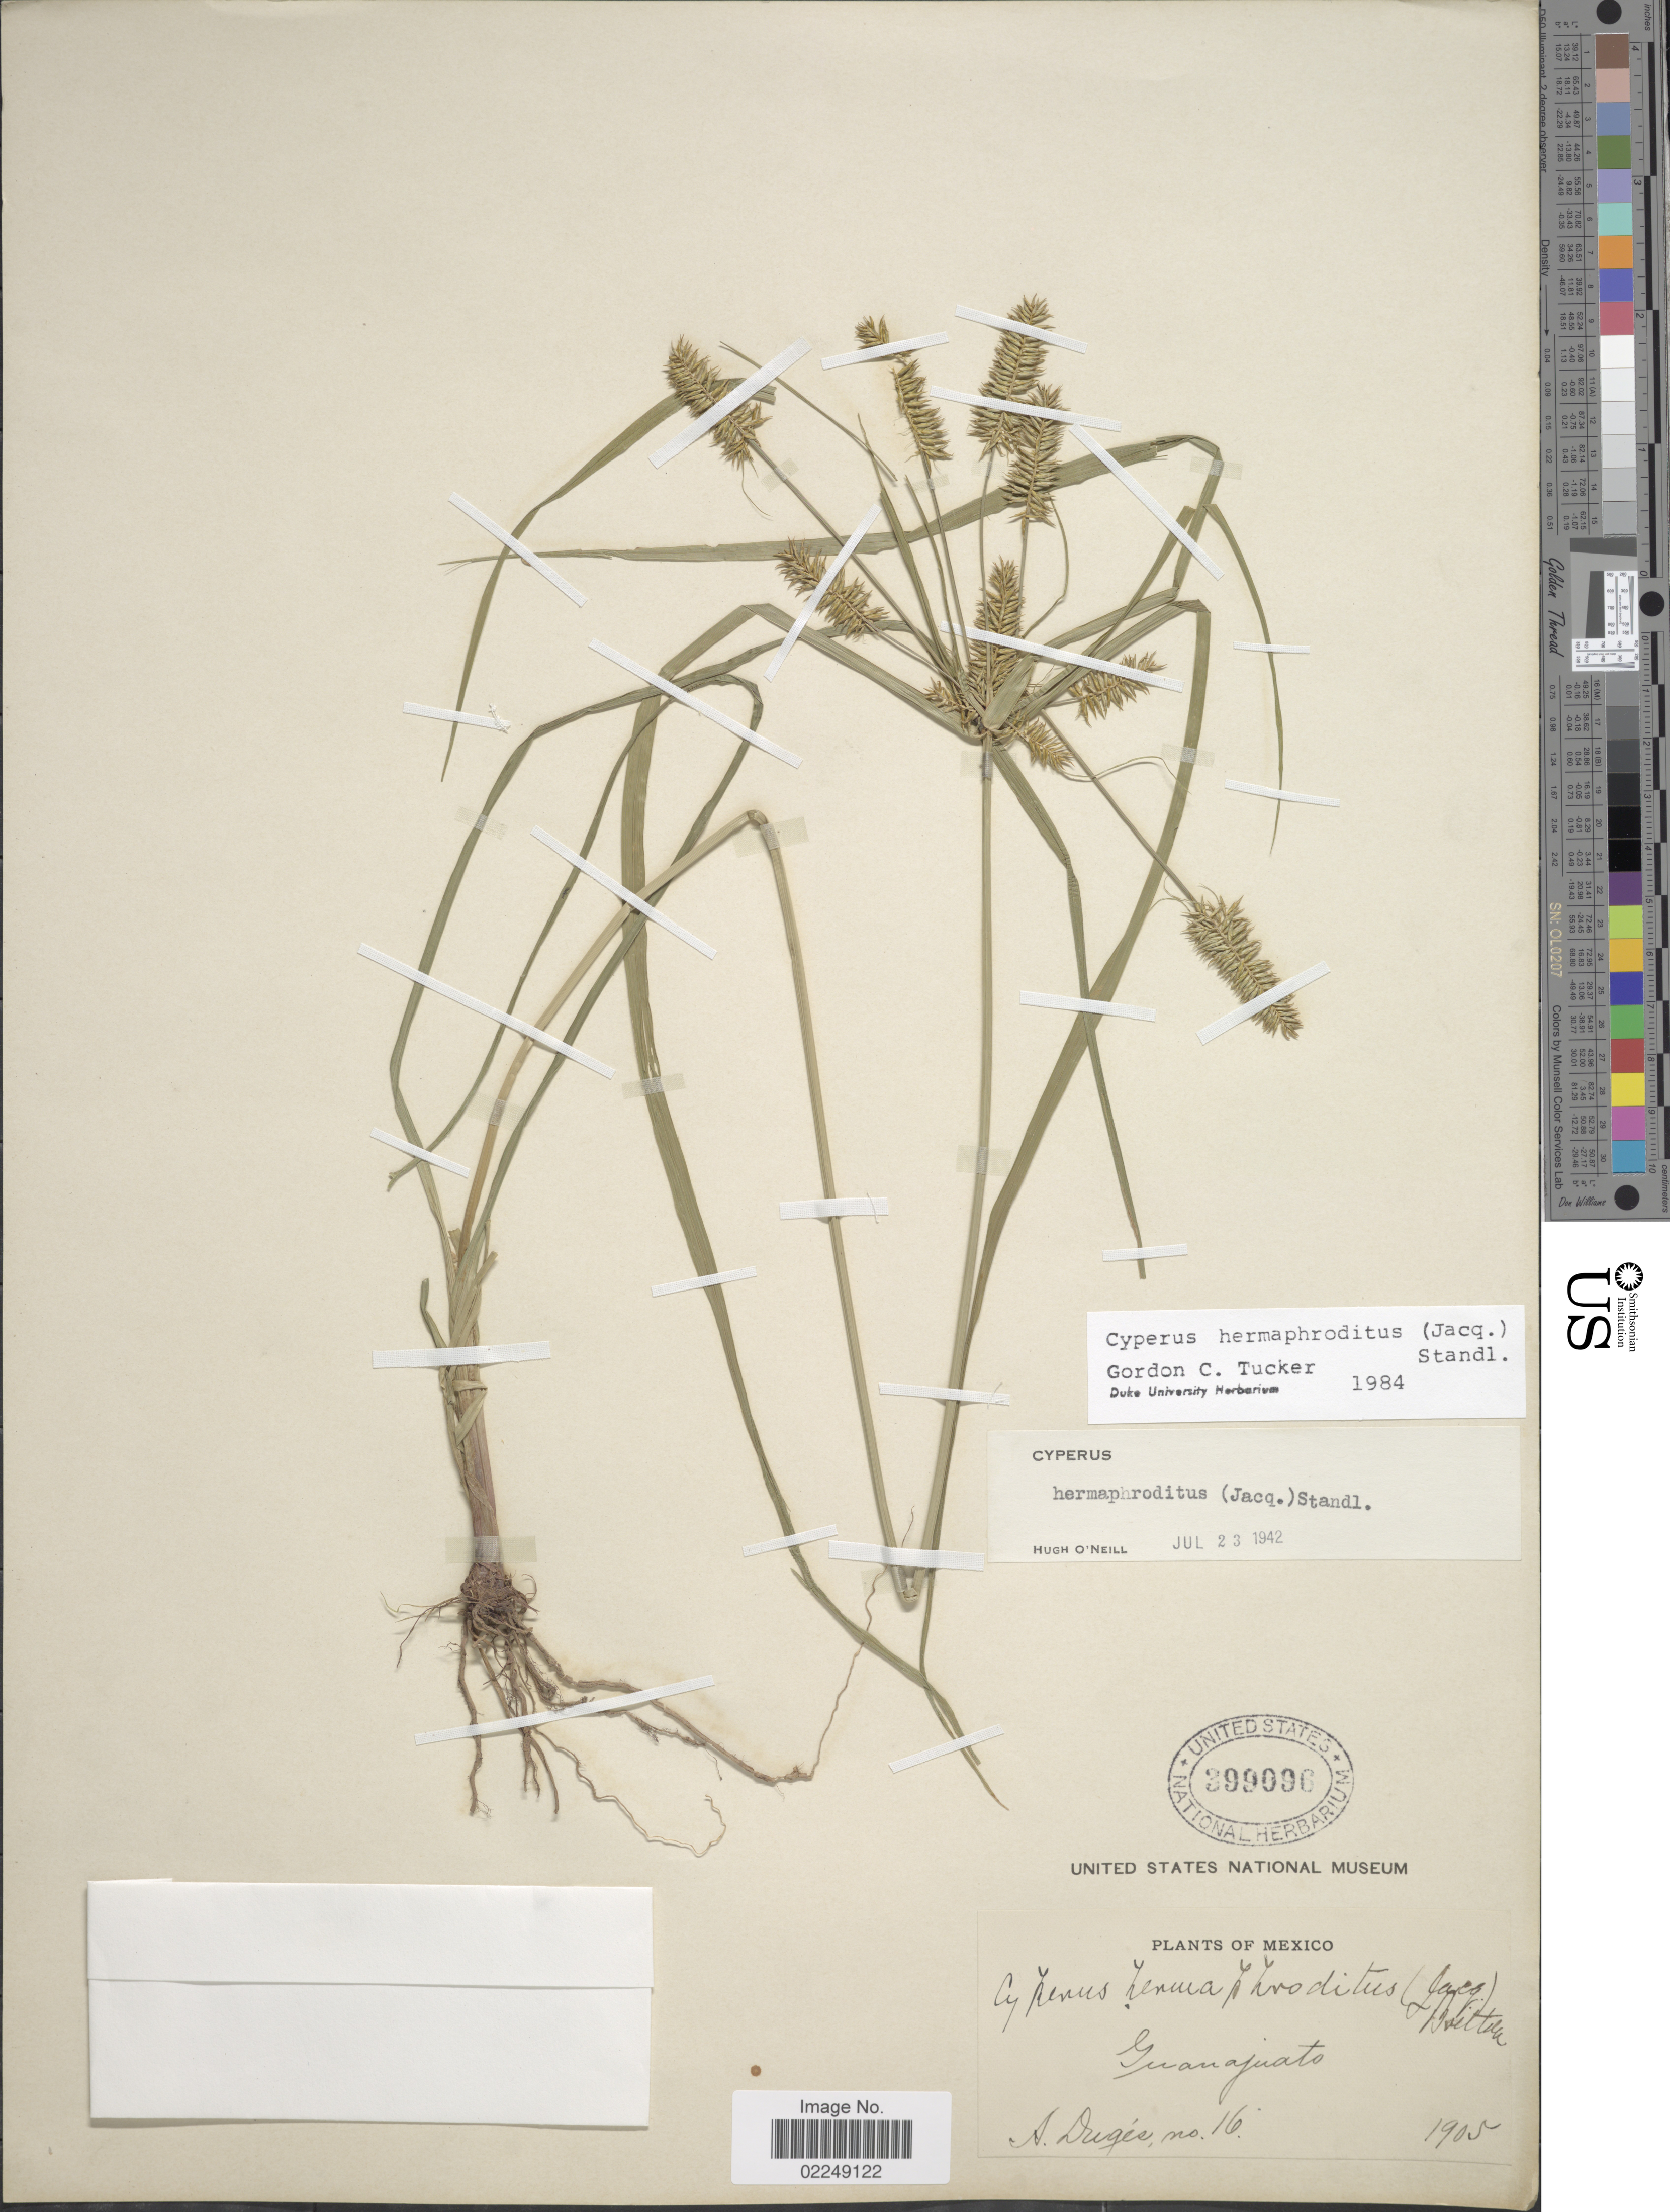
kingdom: Plantae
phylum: Tracheophyta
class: Liliopsida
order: Poales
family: Cyperaceae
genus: Cyperus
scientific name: Cyperus hermaphroditus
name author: (Jacq.) Standl.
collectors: A. Dugès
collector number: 16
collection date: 1905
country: Mexico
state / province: Guanajuato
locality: Guanajuato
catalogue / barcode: US 399096